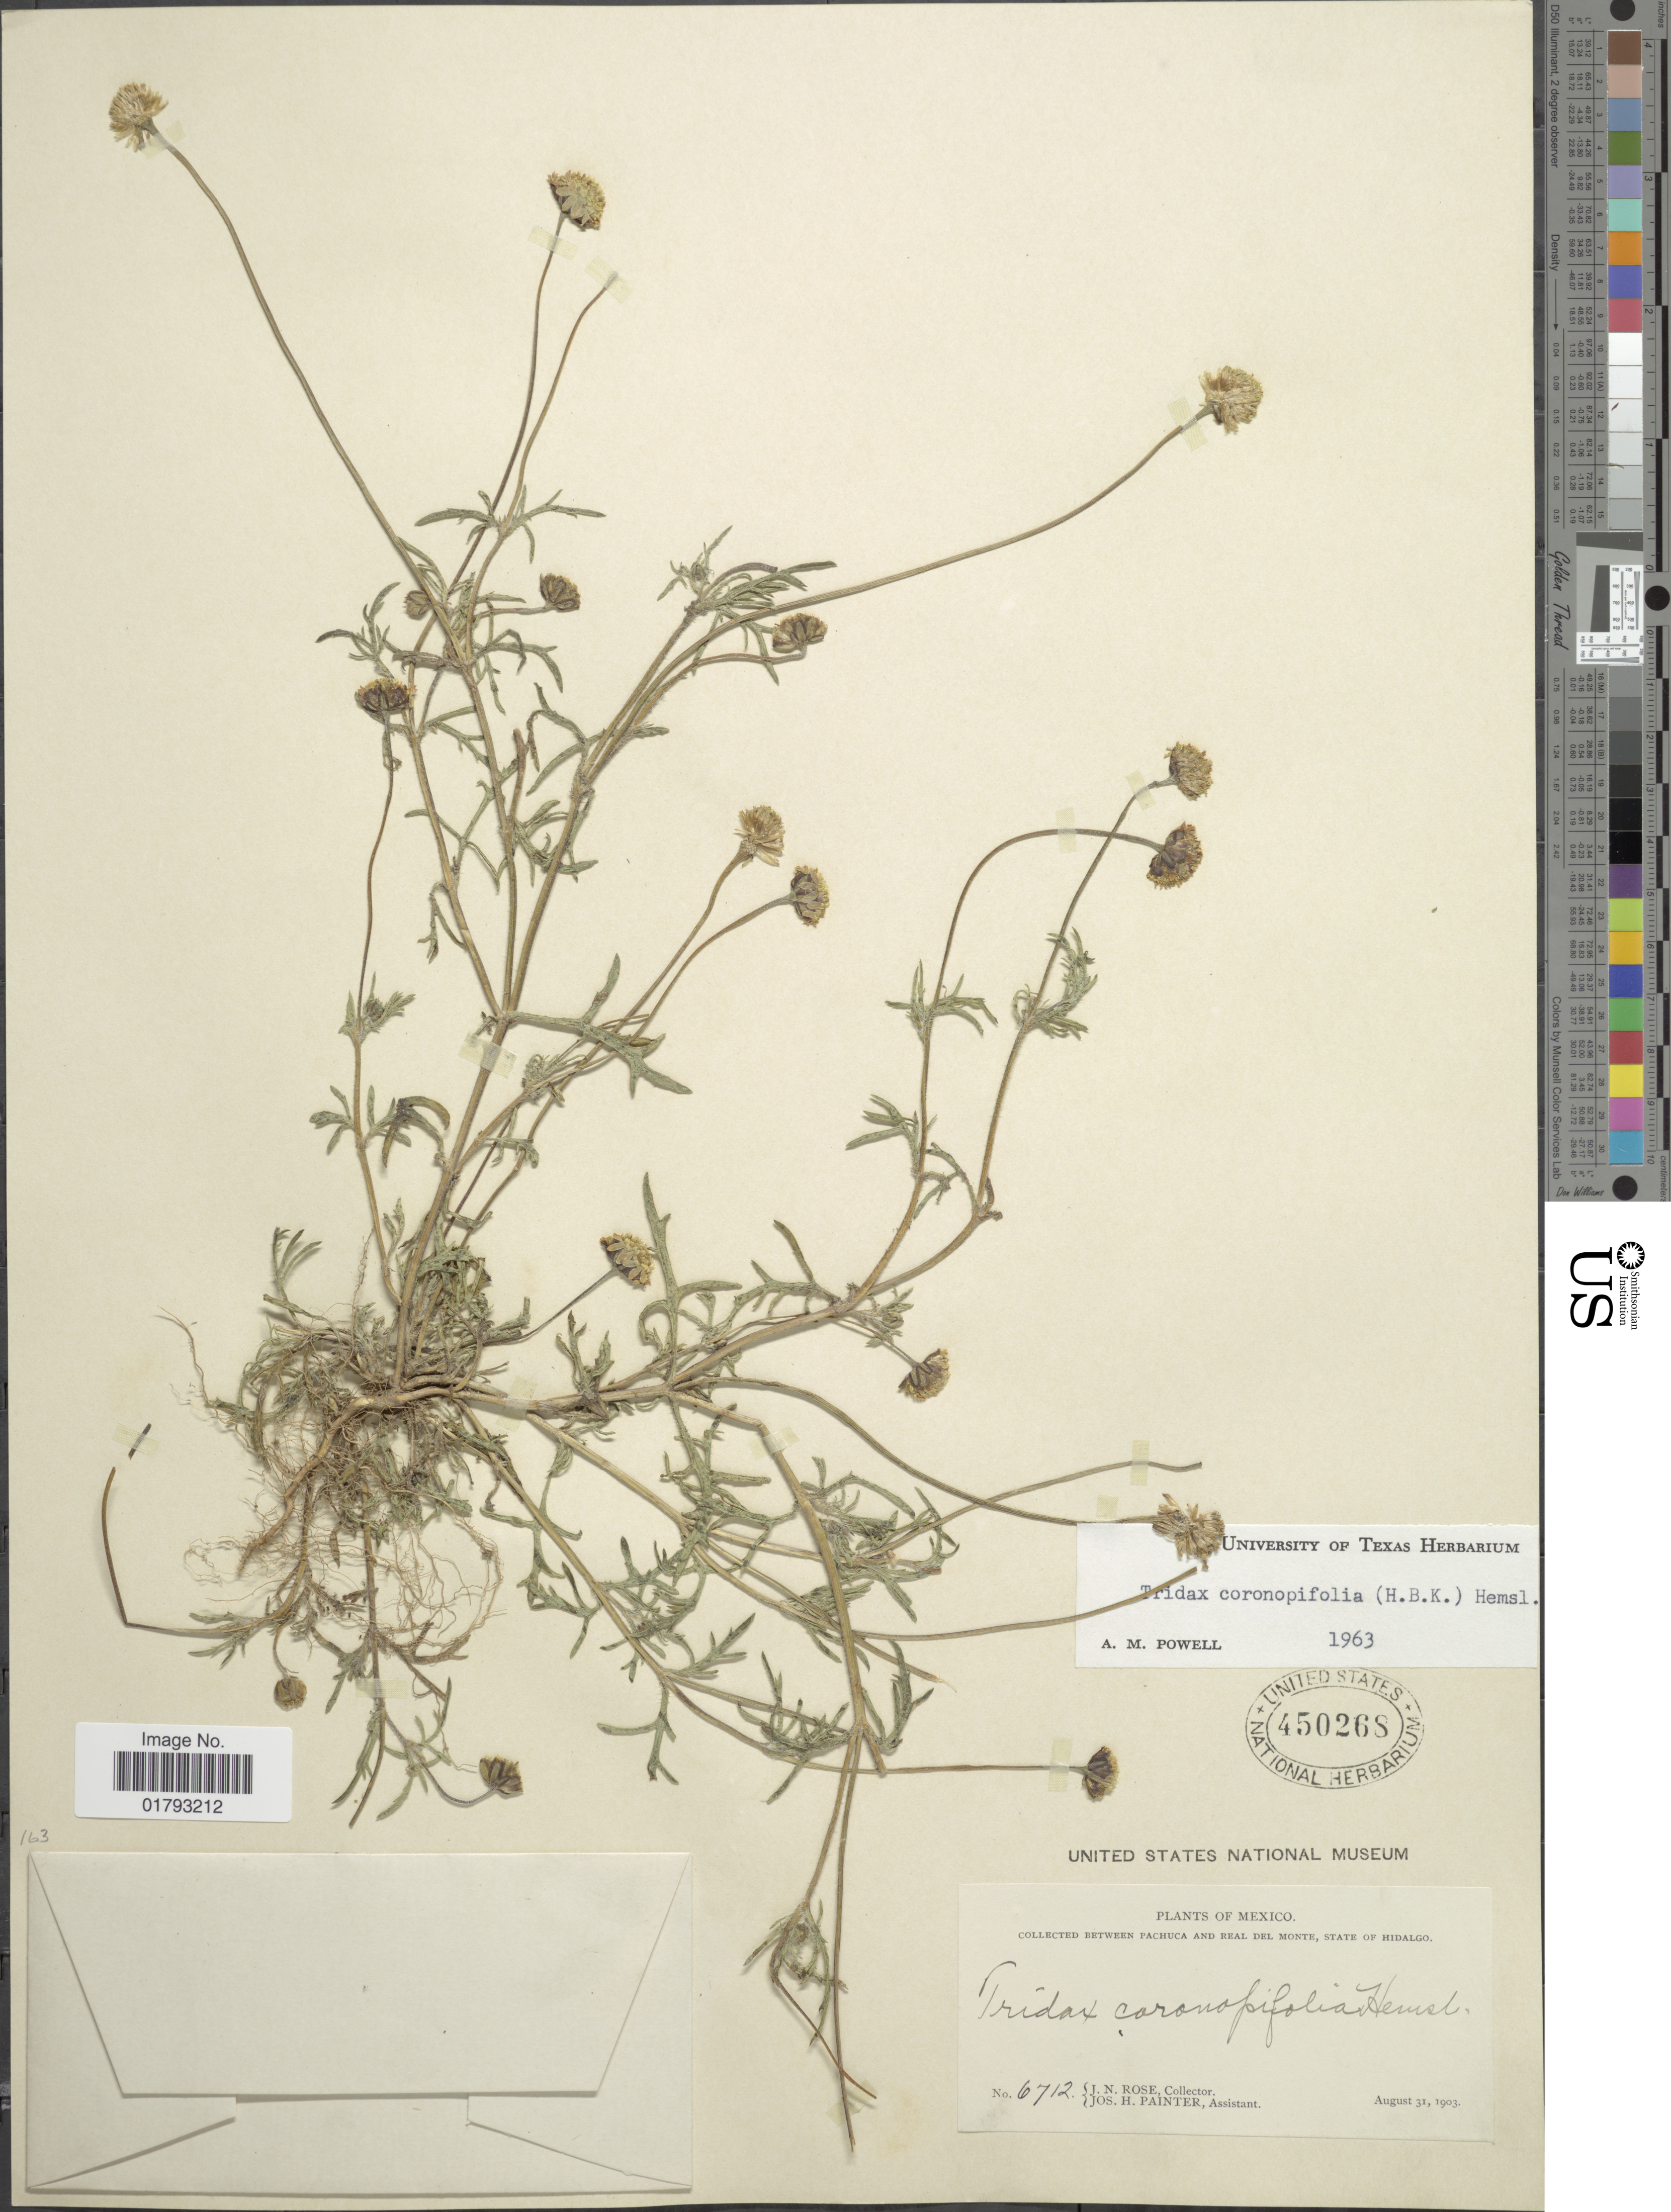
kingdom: Plantae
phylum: Tracheophyta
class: Magnoliopsida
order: Asterales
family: Asteraceae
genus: Tridax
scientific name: Tridax coronopifolia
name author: (Kunth) Hemsl.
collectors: J. N. Rose & J. H. Painter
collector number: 6712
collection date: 1903-08-31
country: Mexico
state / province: Hidalgo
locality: Between Pachuca and real del Monte ,State of Hidalgo.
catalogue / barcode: US 450268